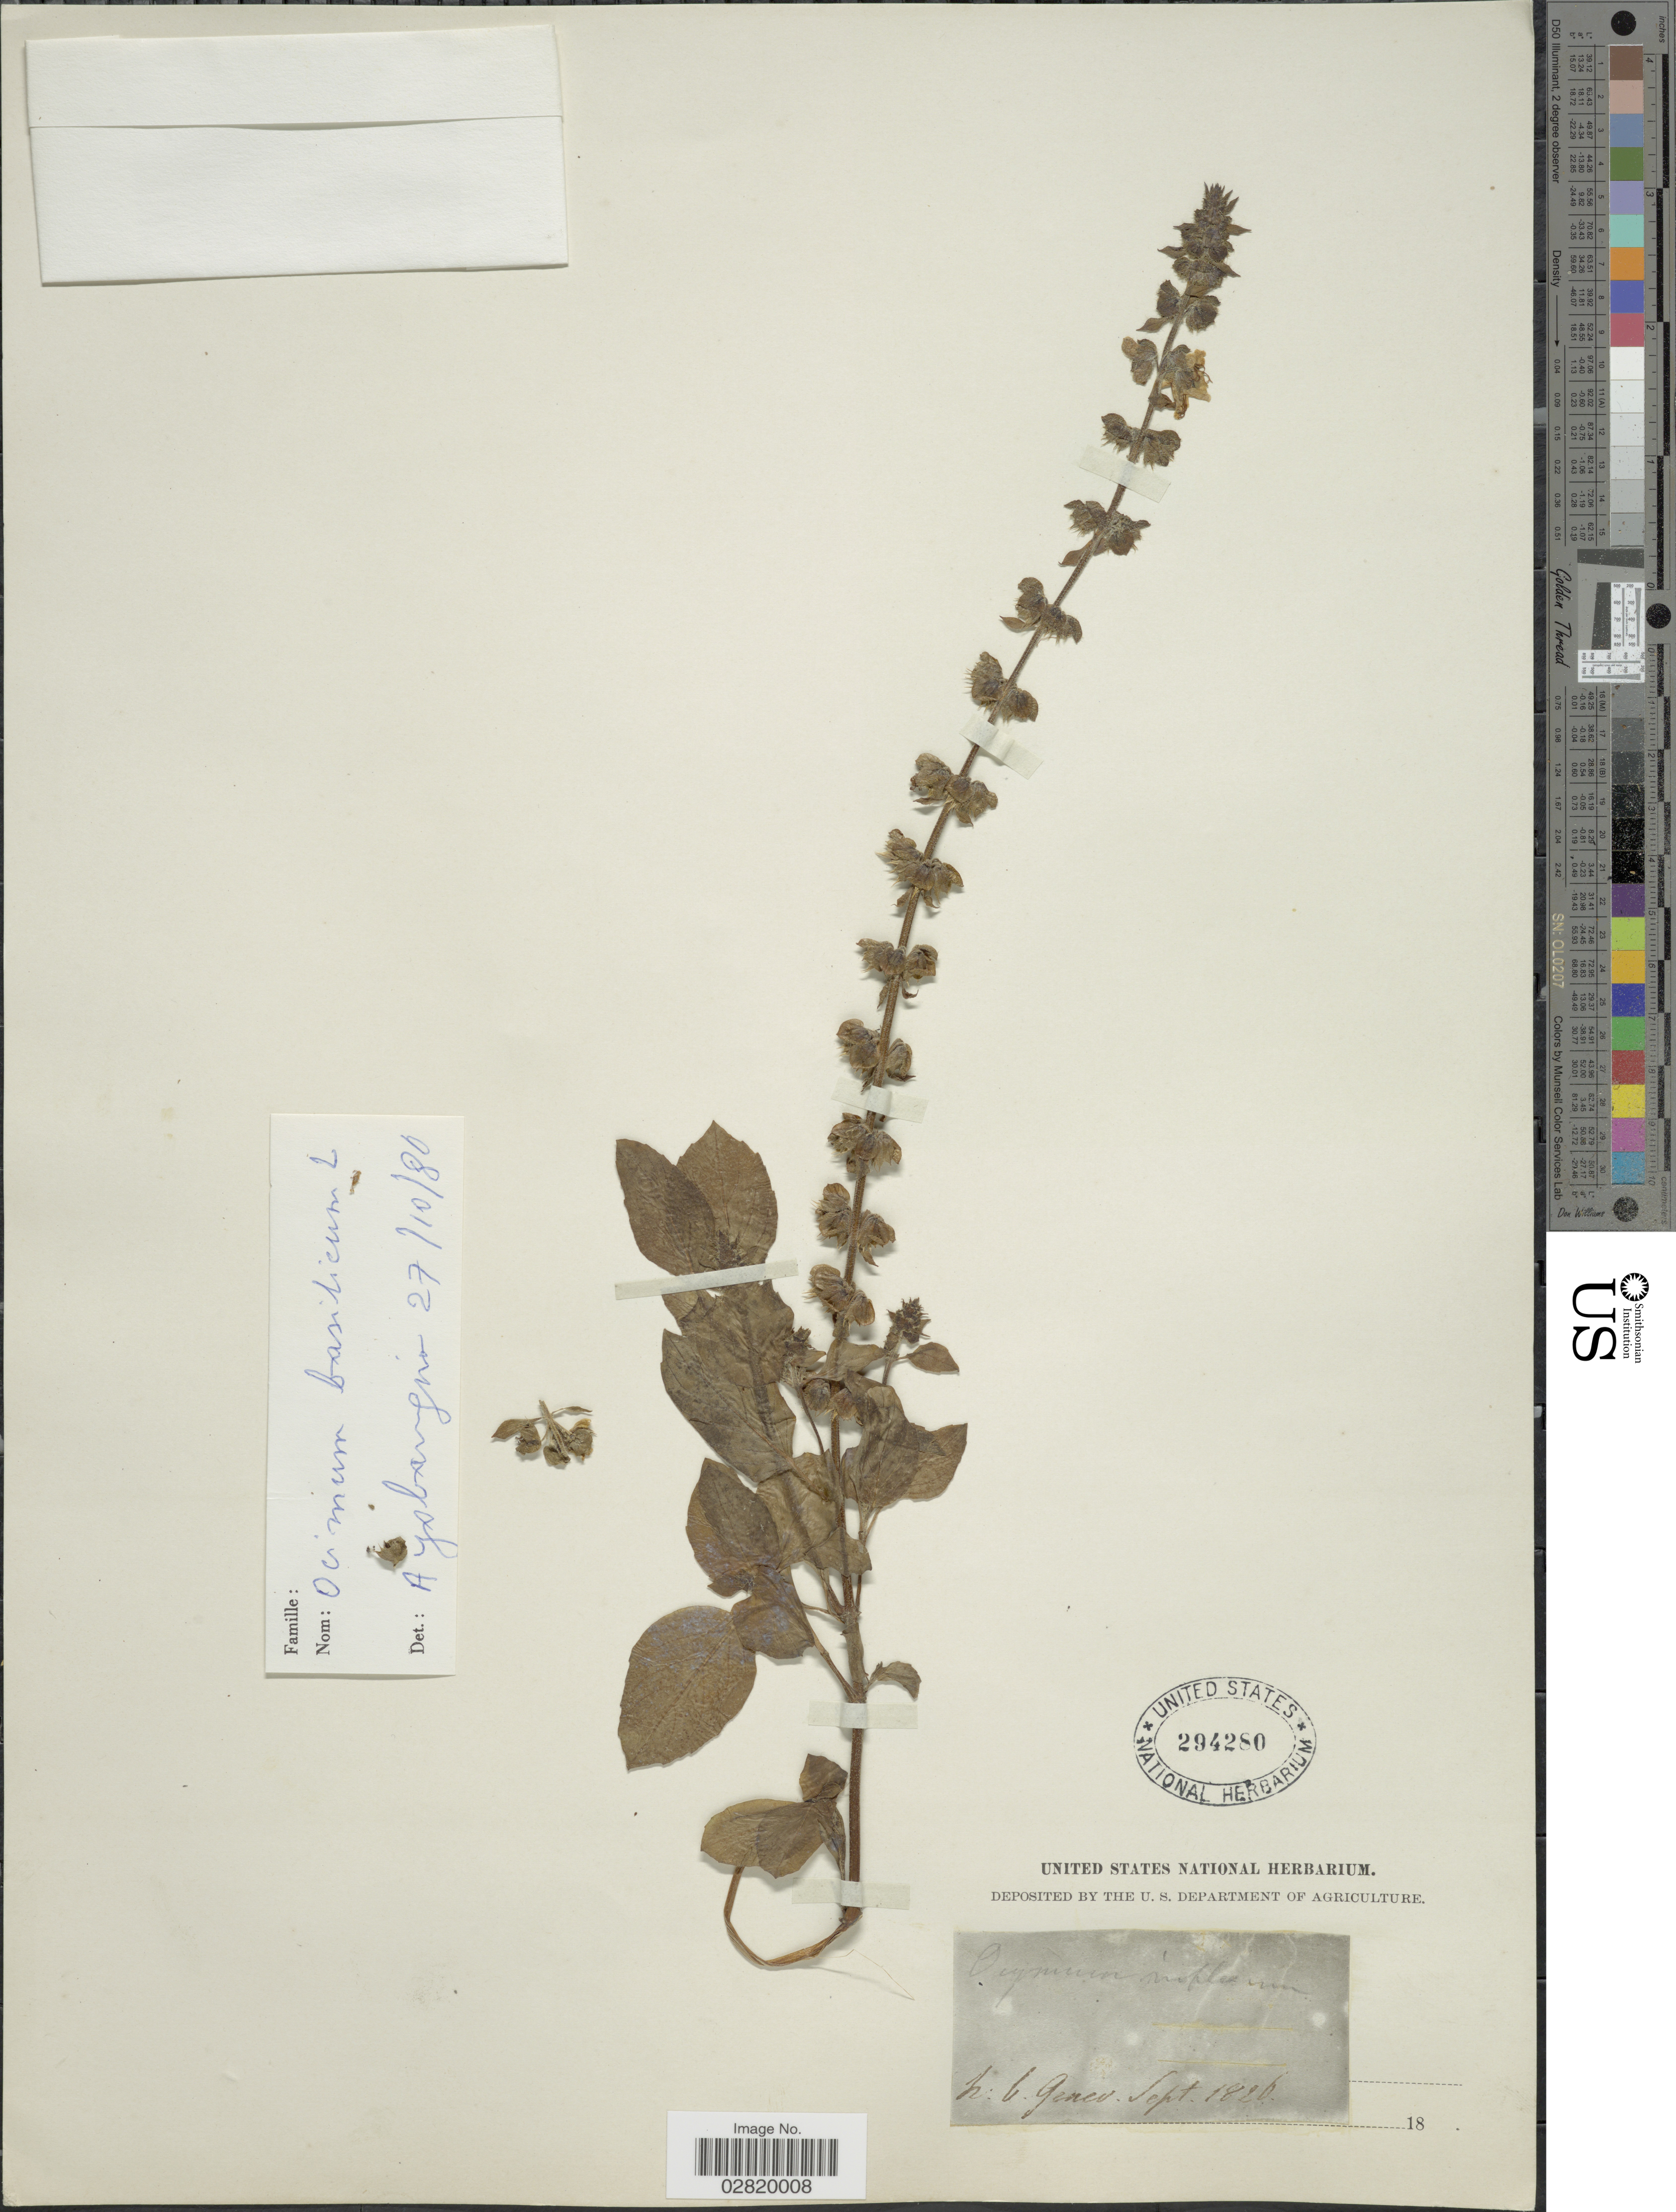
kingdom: Plantae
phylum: Tracheophyta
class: Magnoliopsida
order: Lamiales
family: Lamiaceae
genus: Ocimum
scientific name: Ocimum basilicum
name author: L.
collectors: ex herb. United States National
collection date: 1826-09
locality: N.C. Geneo [interpreted] [unsure placement]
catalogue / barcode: US 294280